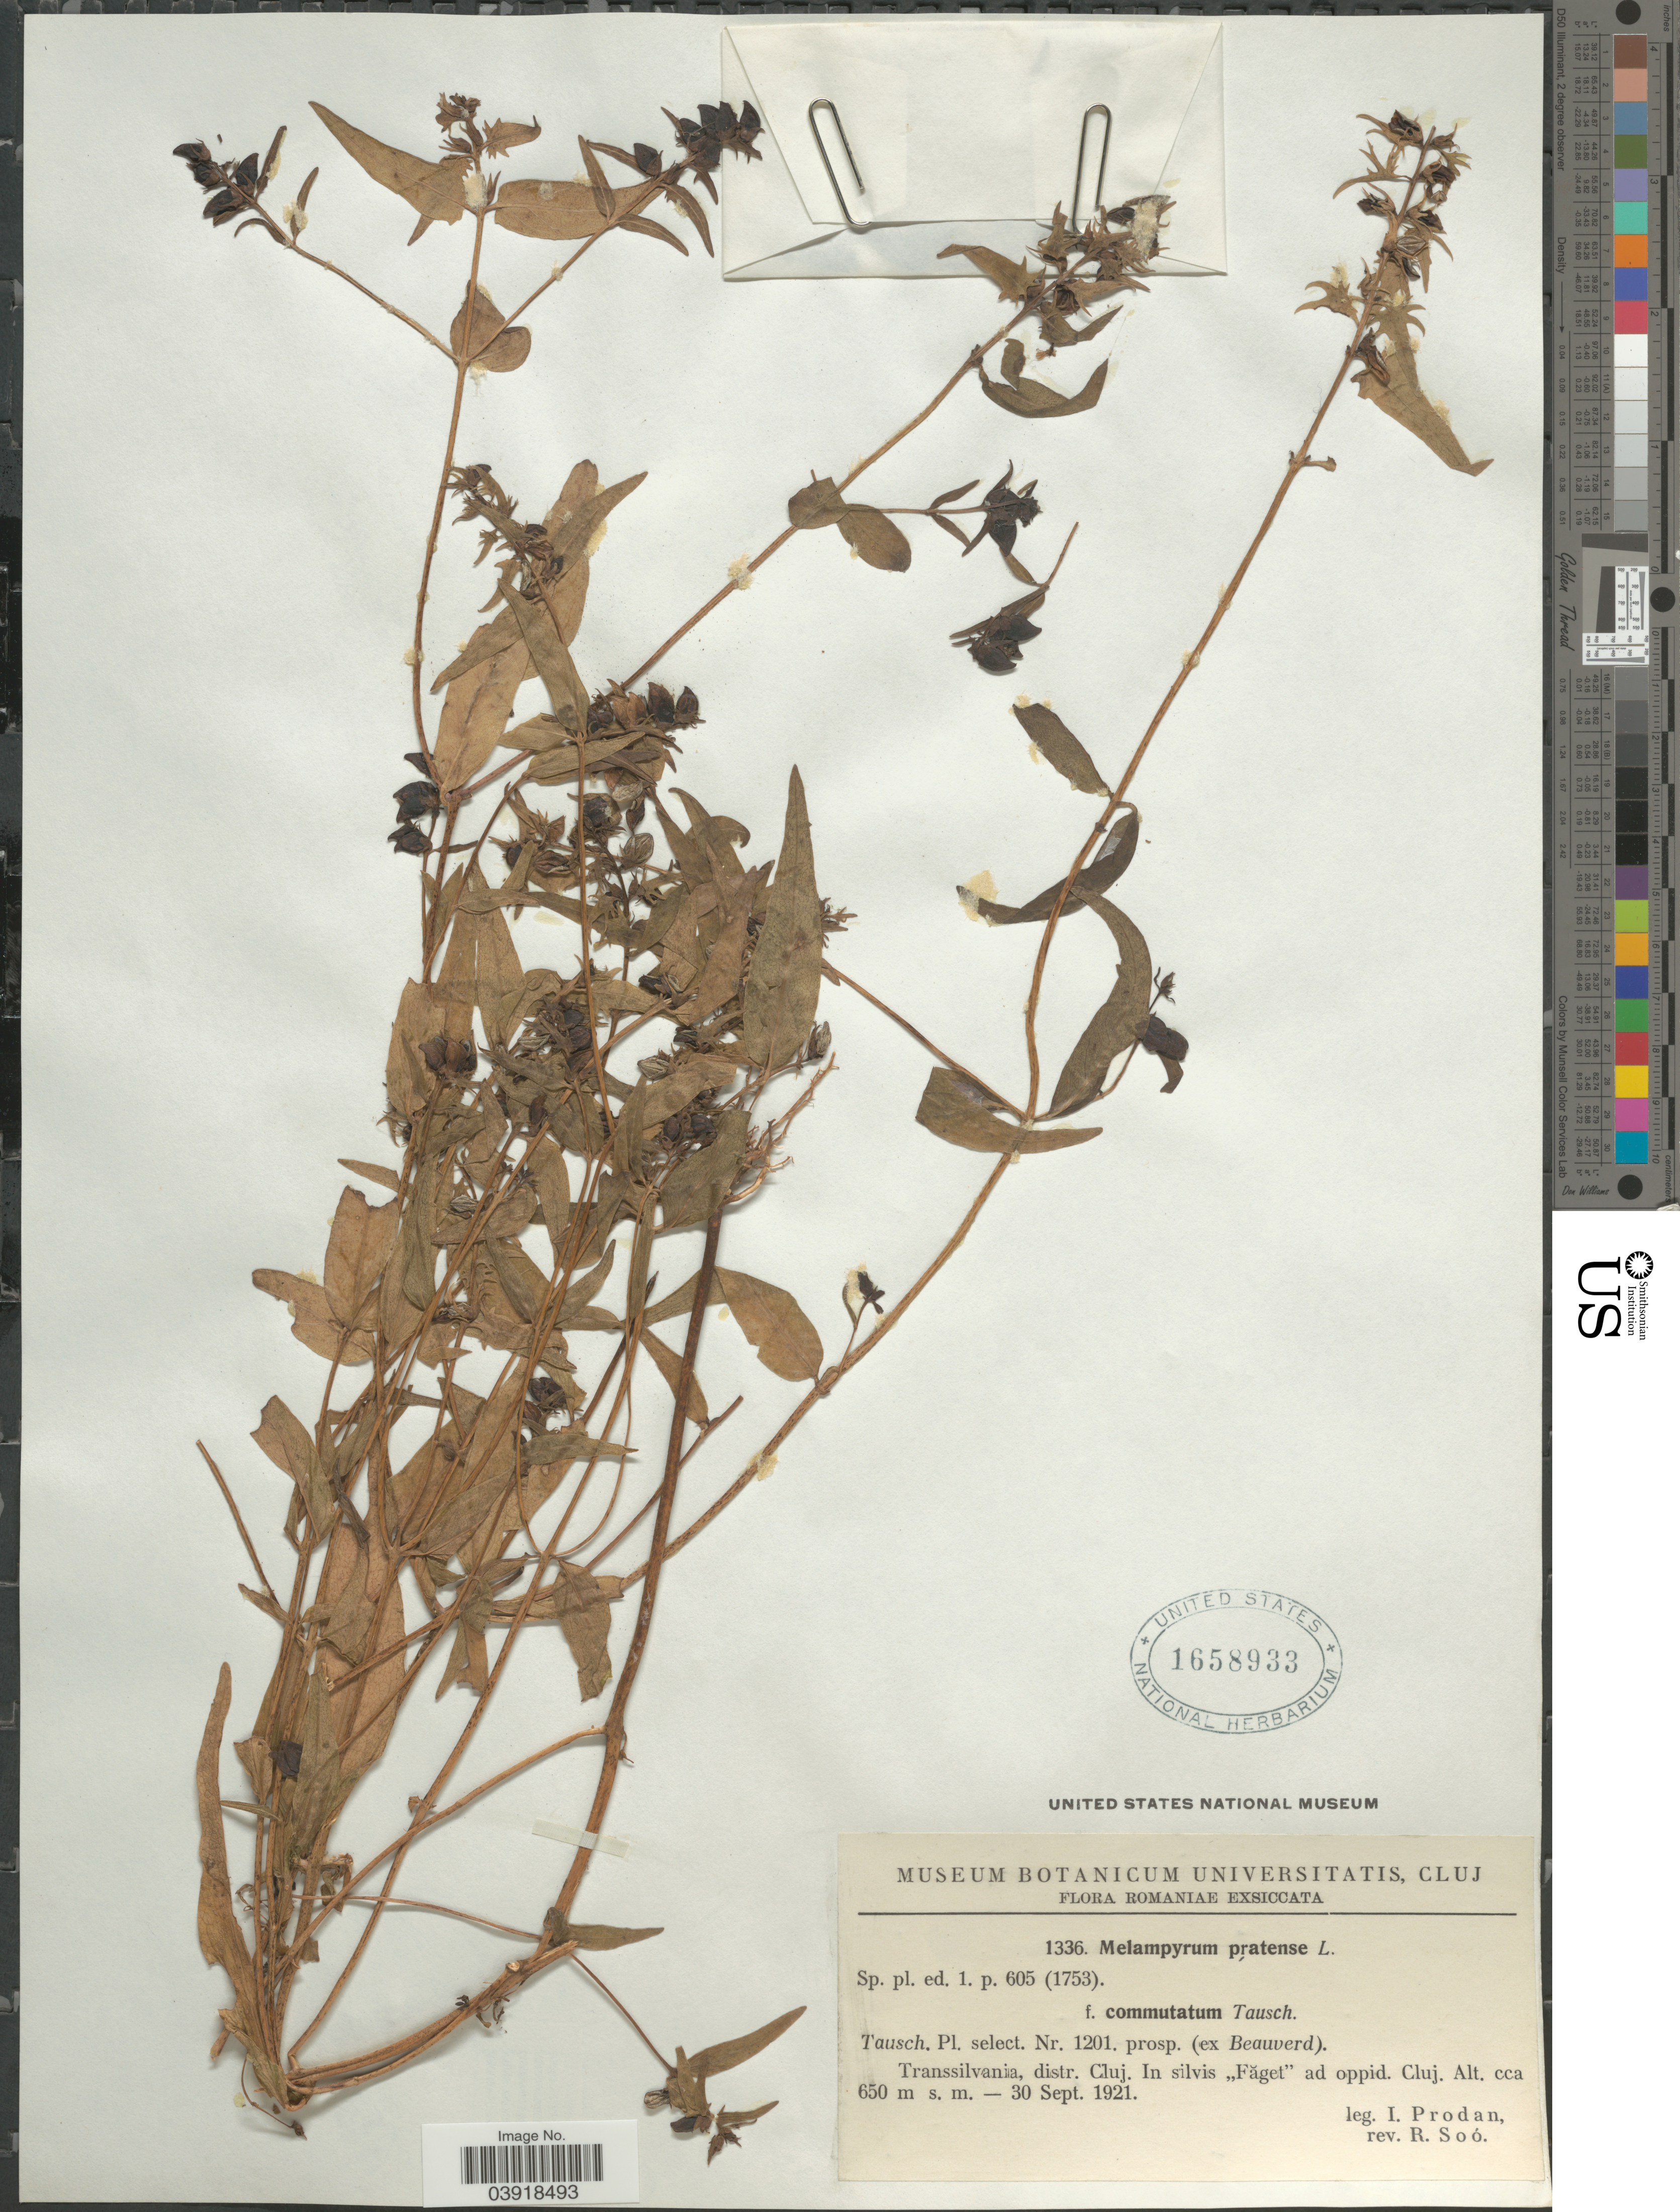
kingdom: Plantae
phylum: Tracheophyta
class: Magnoliopsida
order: Lamiales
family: Orobanchaceae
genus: Melampyrum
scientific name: Melampyrum pratense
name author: L.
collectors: I. Prodán & R. Soó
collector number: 1336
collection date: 1921-09-30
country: Romania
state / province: Cluj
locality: Transsilvania, distr. Cluj. In silvis "Făget" ad oppid. Cluj.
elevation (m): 650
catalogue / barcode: US 1658933